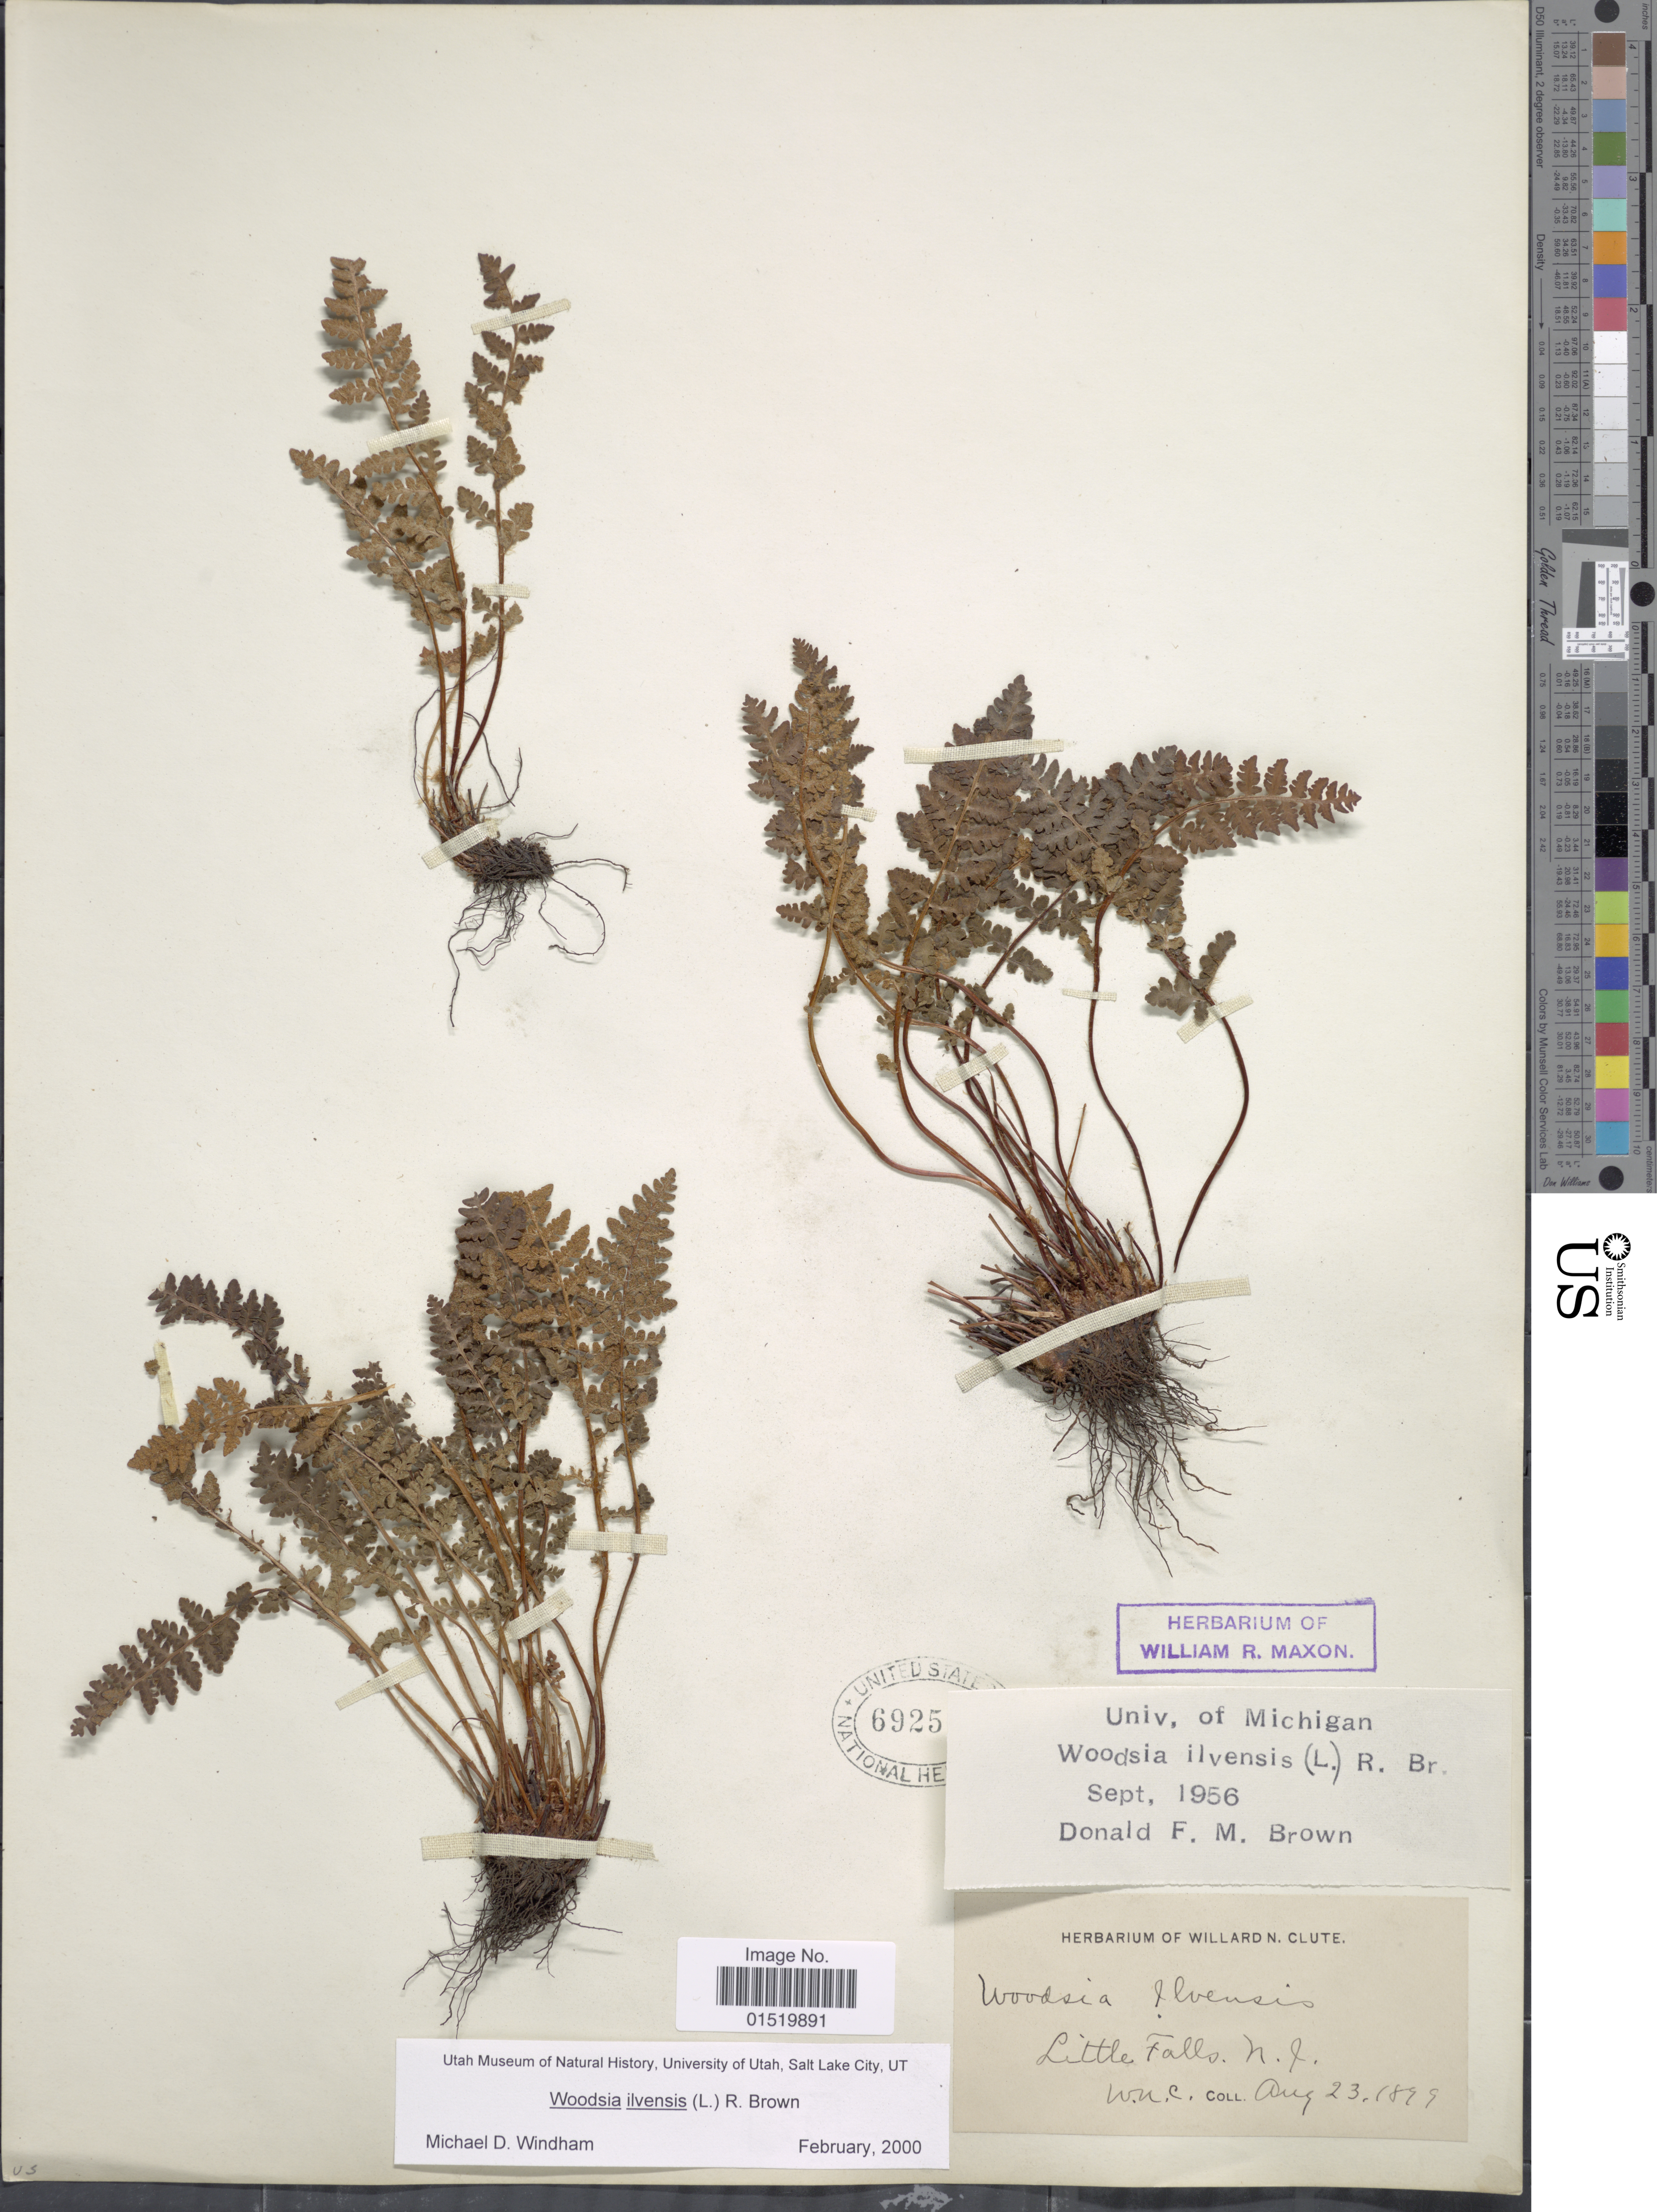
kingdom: Plantae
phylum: Tracheophyta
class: Polypodiopsida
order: Polypodiales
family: Woodsiaceae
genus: Woodsia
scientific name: Woodsia ilvensis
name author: (L.) R. Br.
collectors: W. N. Clute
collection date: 1899-08-23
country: United States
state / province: New York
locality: Little falls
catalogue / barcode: US 6925